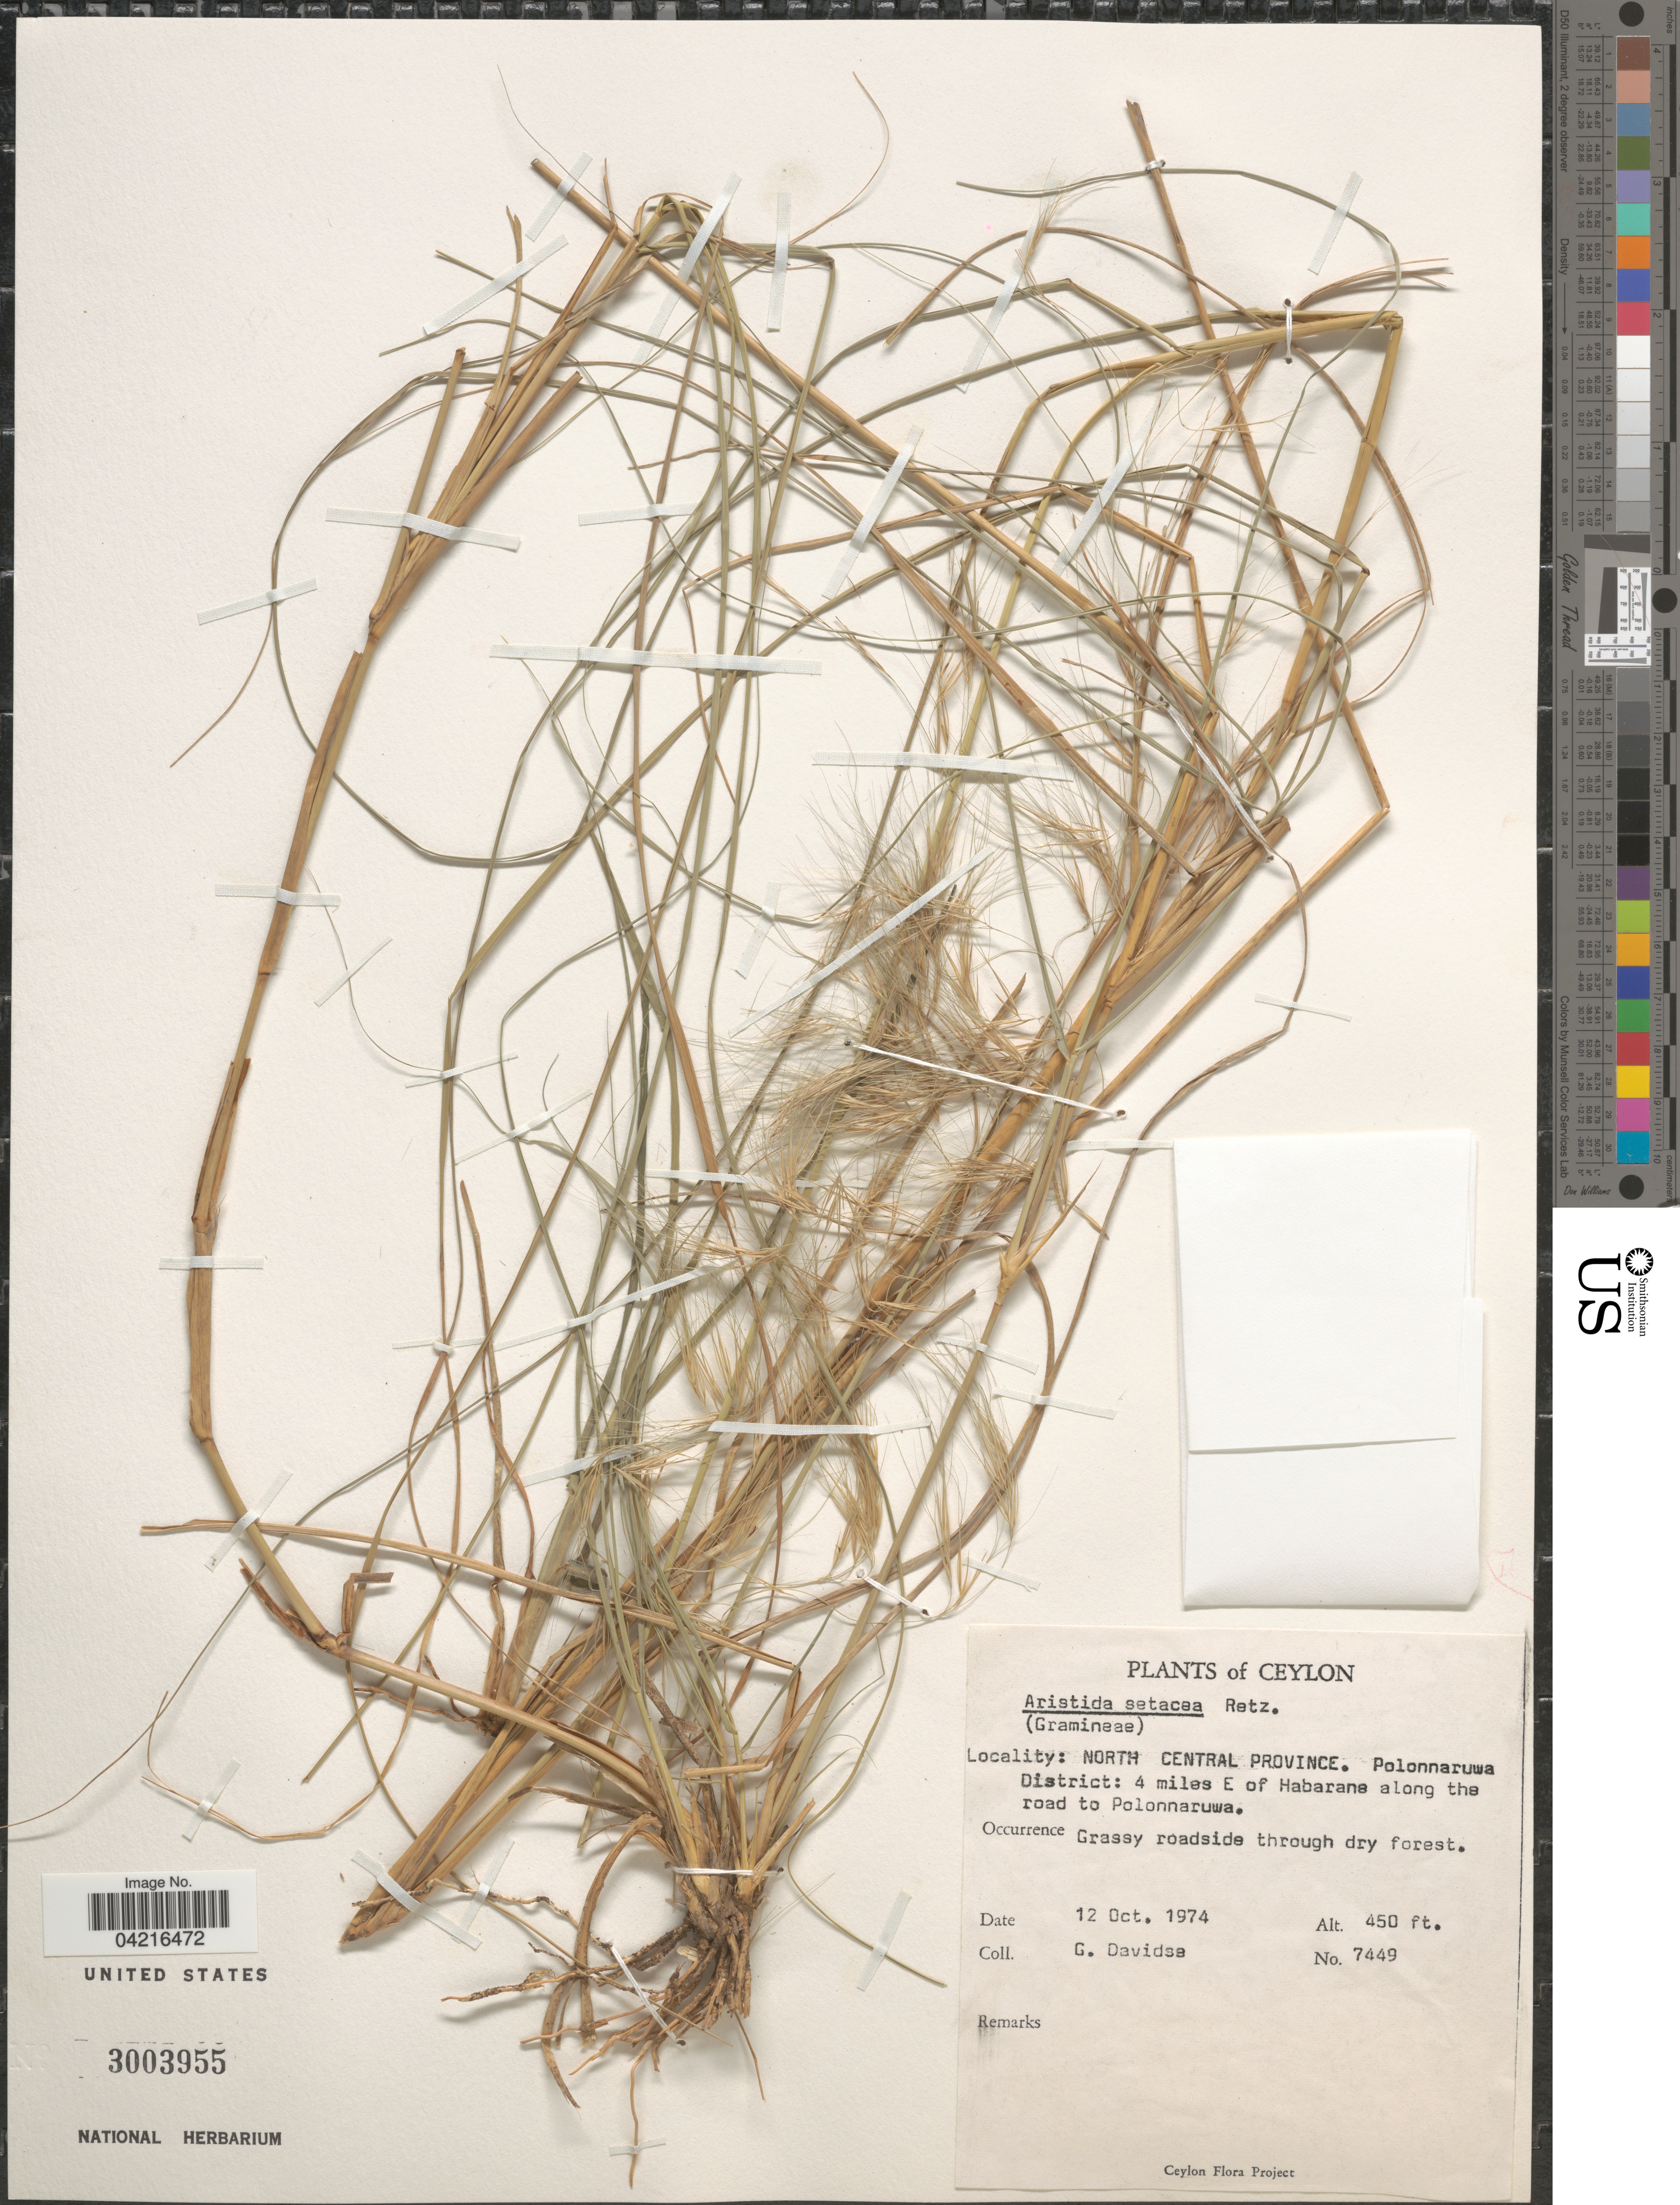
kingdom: Plantae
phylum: Tracheophyta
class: Liliopsida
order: Poales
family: Poaceae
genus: Aristida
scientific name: Aristida setacea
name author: Retz.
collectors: G. Davidse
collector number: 7449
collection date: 1974-10-12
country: Sri Lanka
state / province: North Central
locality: Ceylon. Polonnaruwa District: 4 miles E of Habarane along the road to Polonnaruwa.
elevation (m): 137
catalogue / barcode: US 3003955